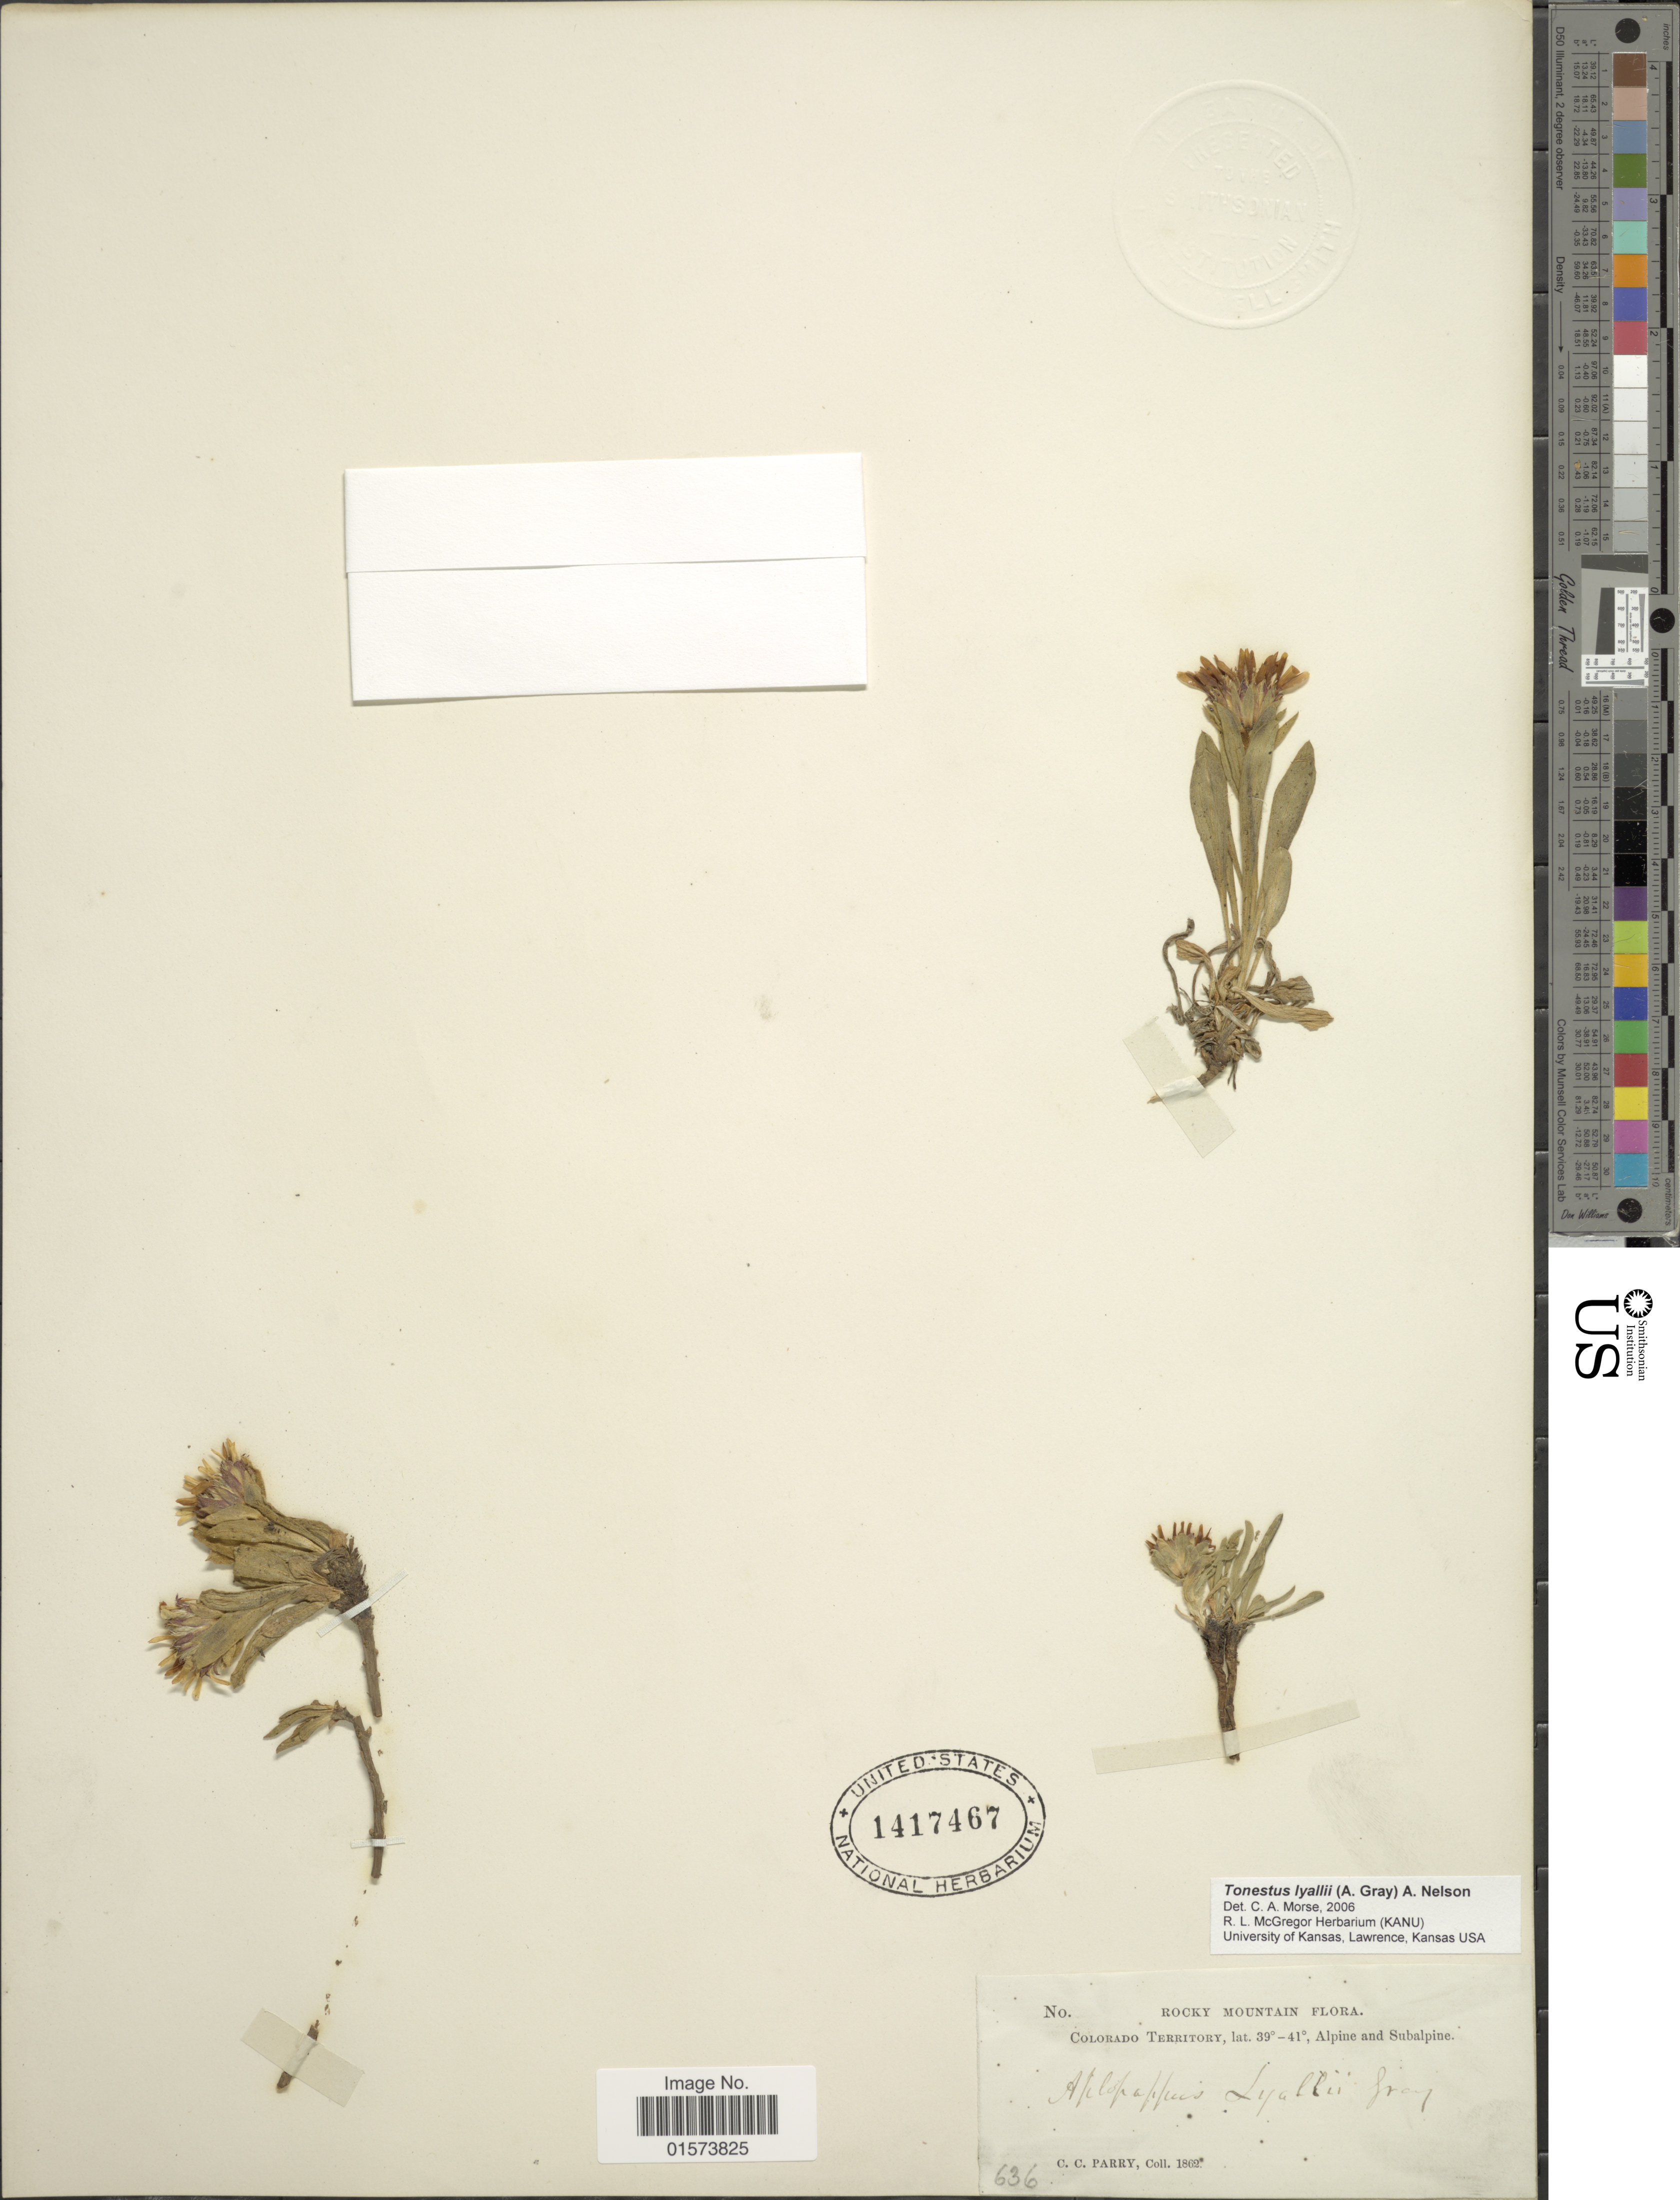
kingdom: Plantae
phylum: Tracheophyta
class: Magnoliopsida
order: Asterales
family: Asteraceae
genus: Tonestus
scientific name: Tonestus lyallii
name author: (A. Gray) A. Nelson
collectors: C. C. Parry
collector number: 636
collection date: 1862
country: United States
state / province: Colorado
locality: Rocky Mountain, Colorado Territory, Alpine and Subalpine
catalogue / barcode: US 1417467